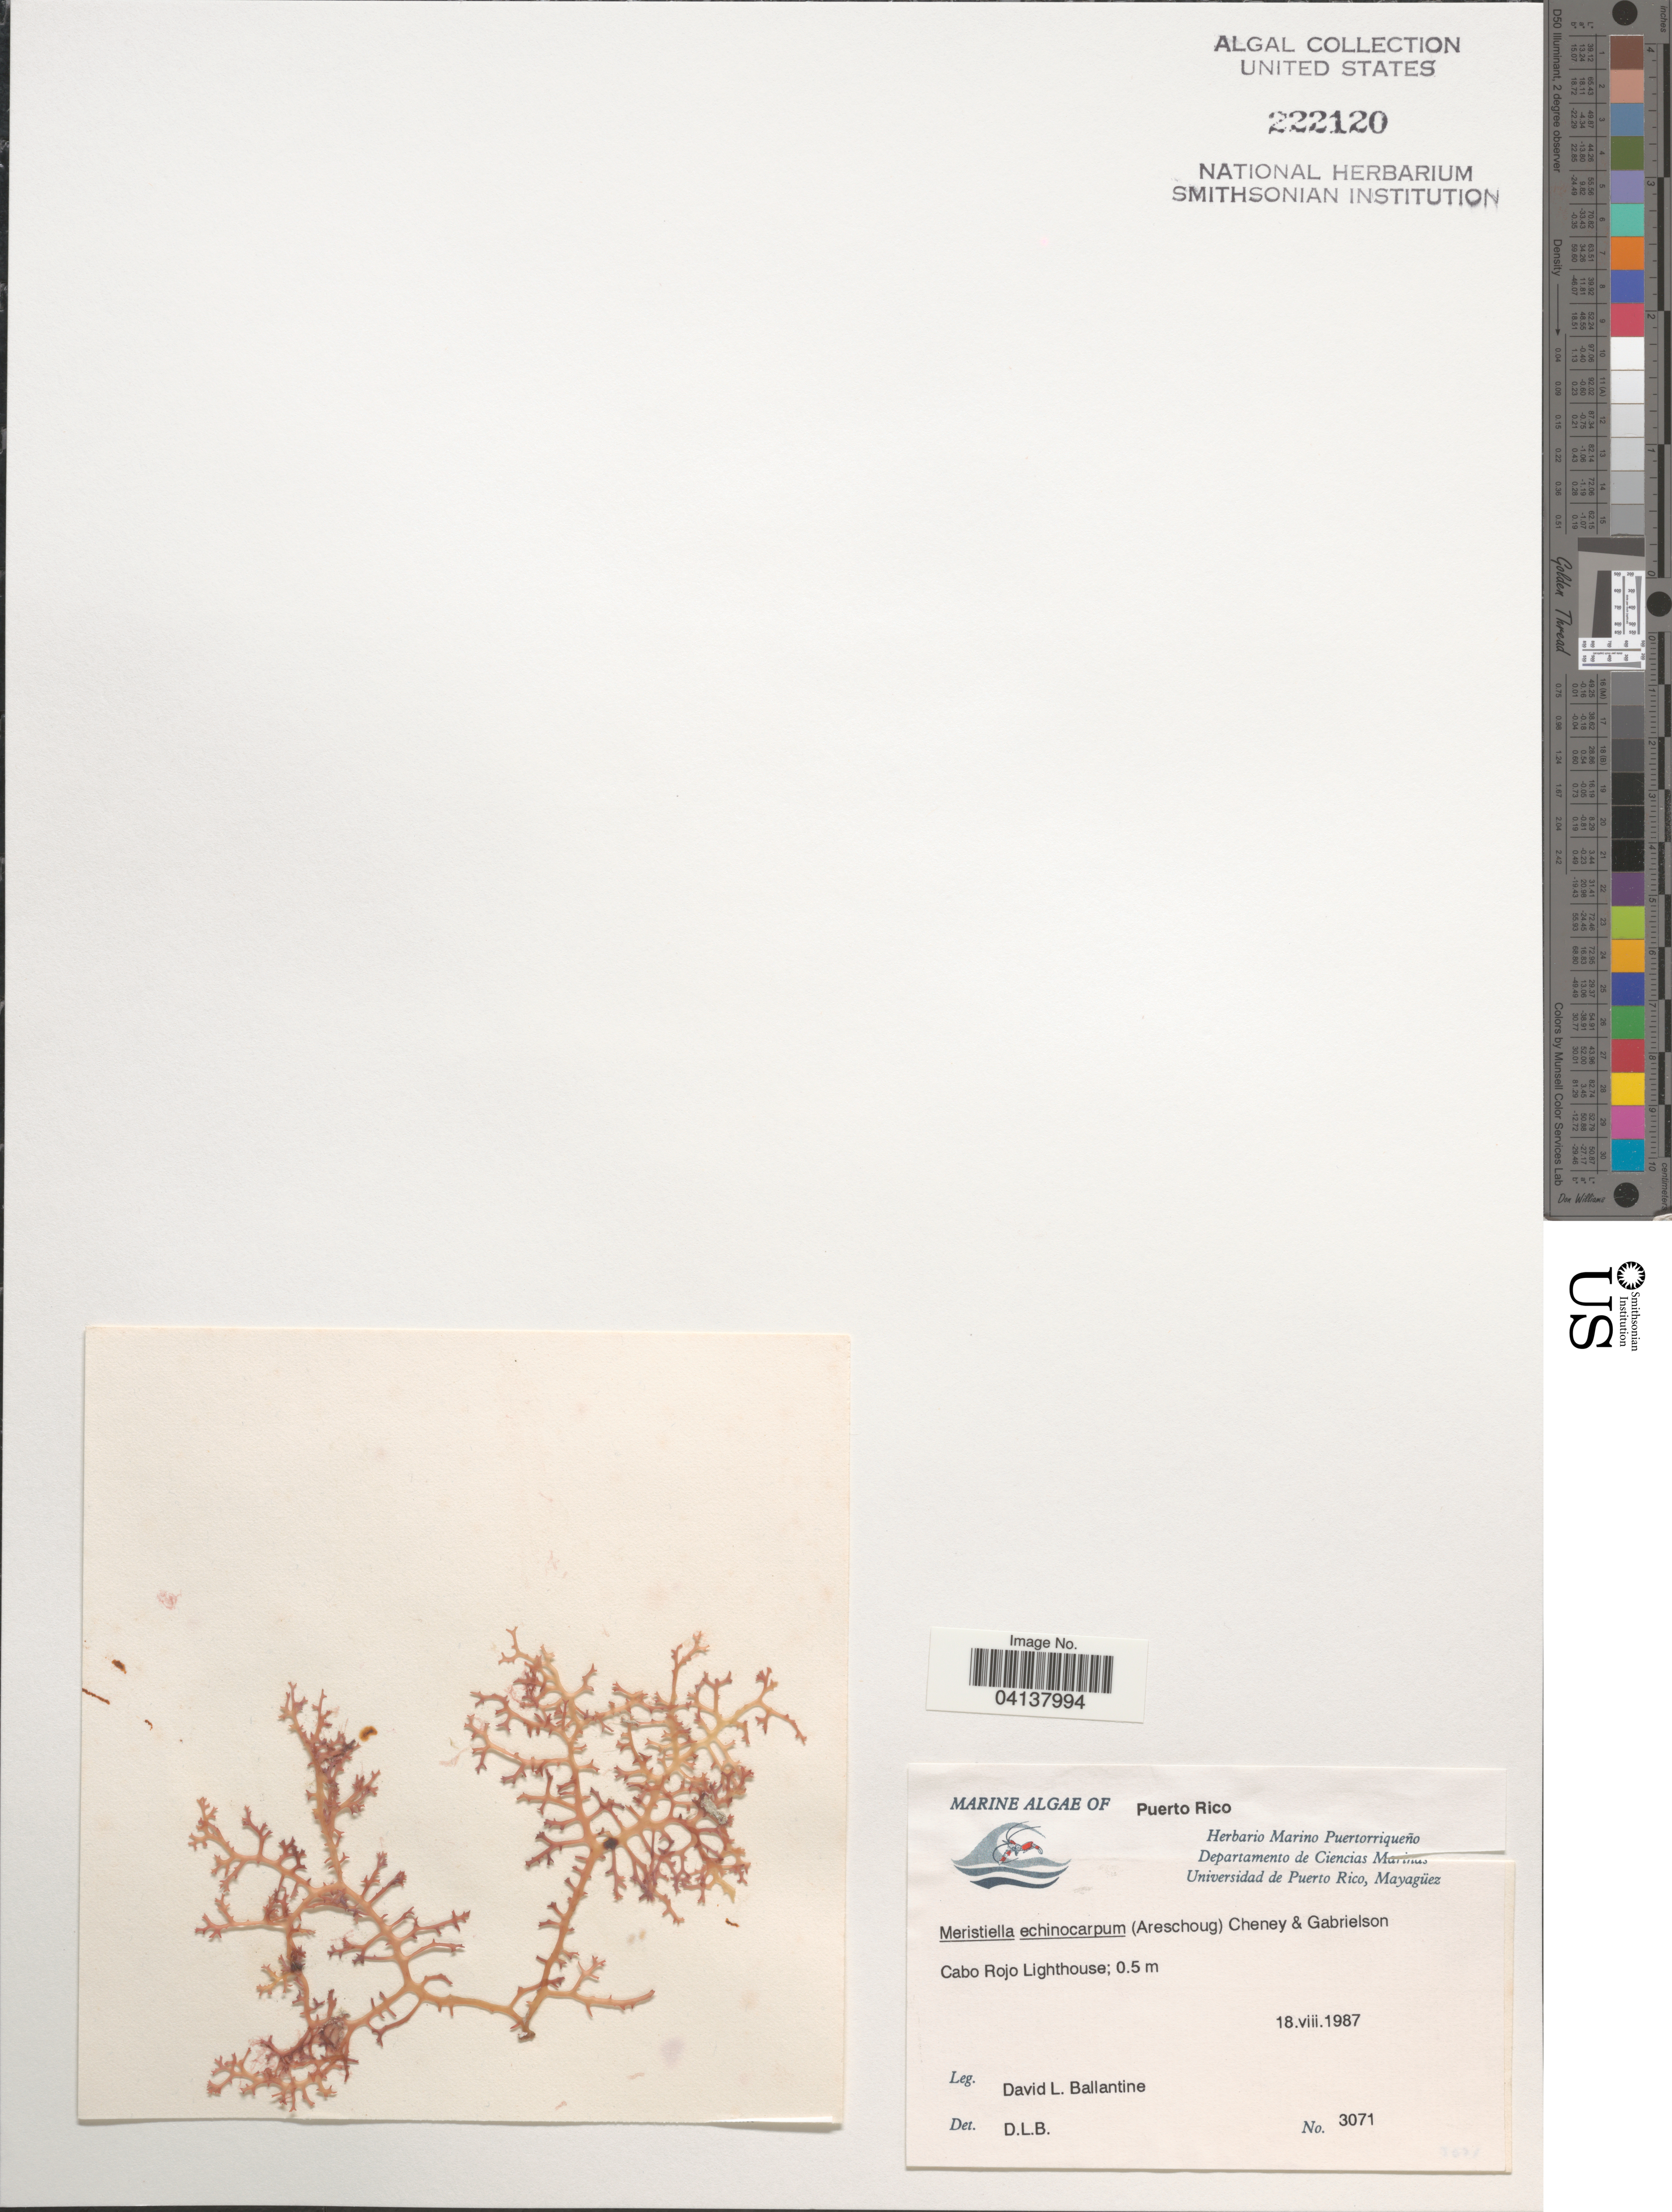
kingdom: Plantae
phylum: Rhodophyta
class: Florideophyceae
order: Gigartinales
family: Solieriaceae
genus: Meristotheca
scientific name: Meristotheca gelidium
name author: (J. Agardh) E.J. Faye & Masuda in E.J. Faye et al.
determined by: Algae name updating Project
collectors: D.L. Ballantine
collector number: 3071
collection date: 1987-08-18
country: Puerto Rico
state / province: Çabo Rojo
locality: Cabo Rojo Lighthouse.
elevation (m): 0.5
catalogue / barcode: US 222120